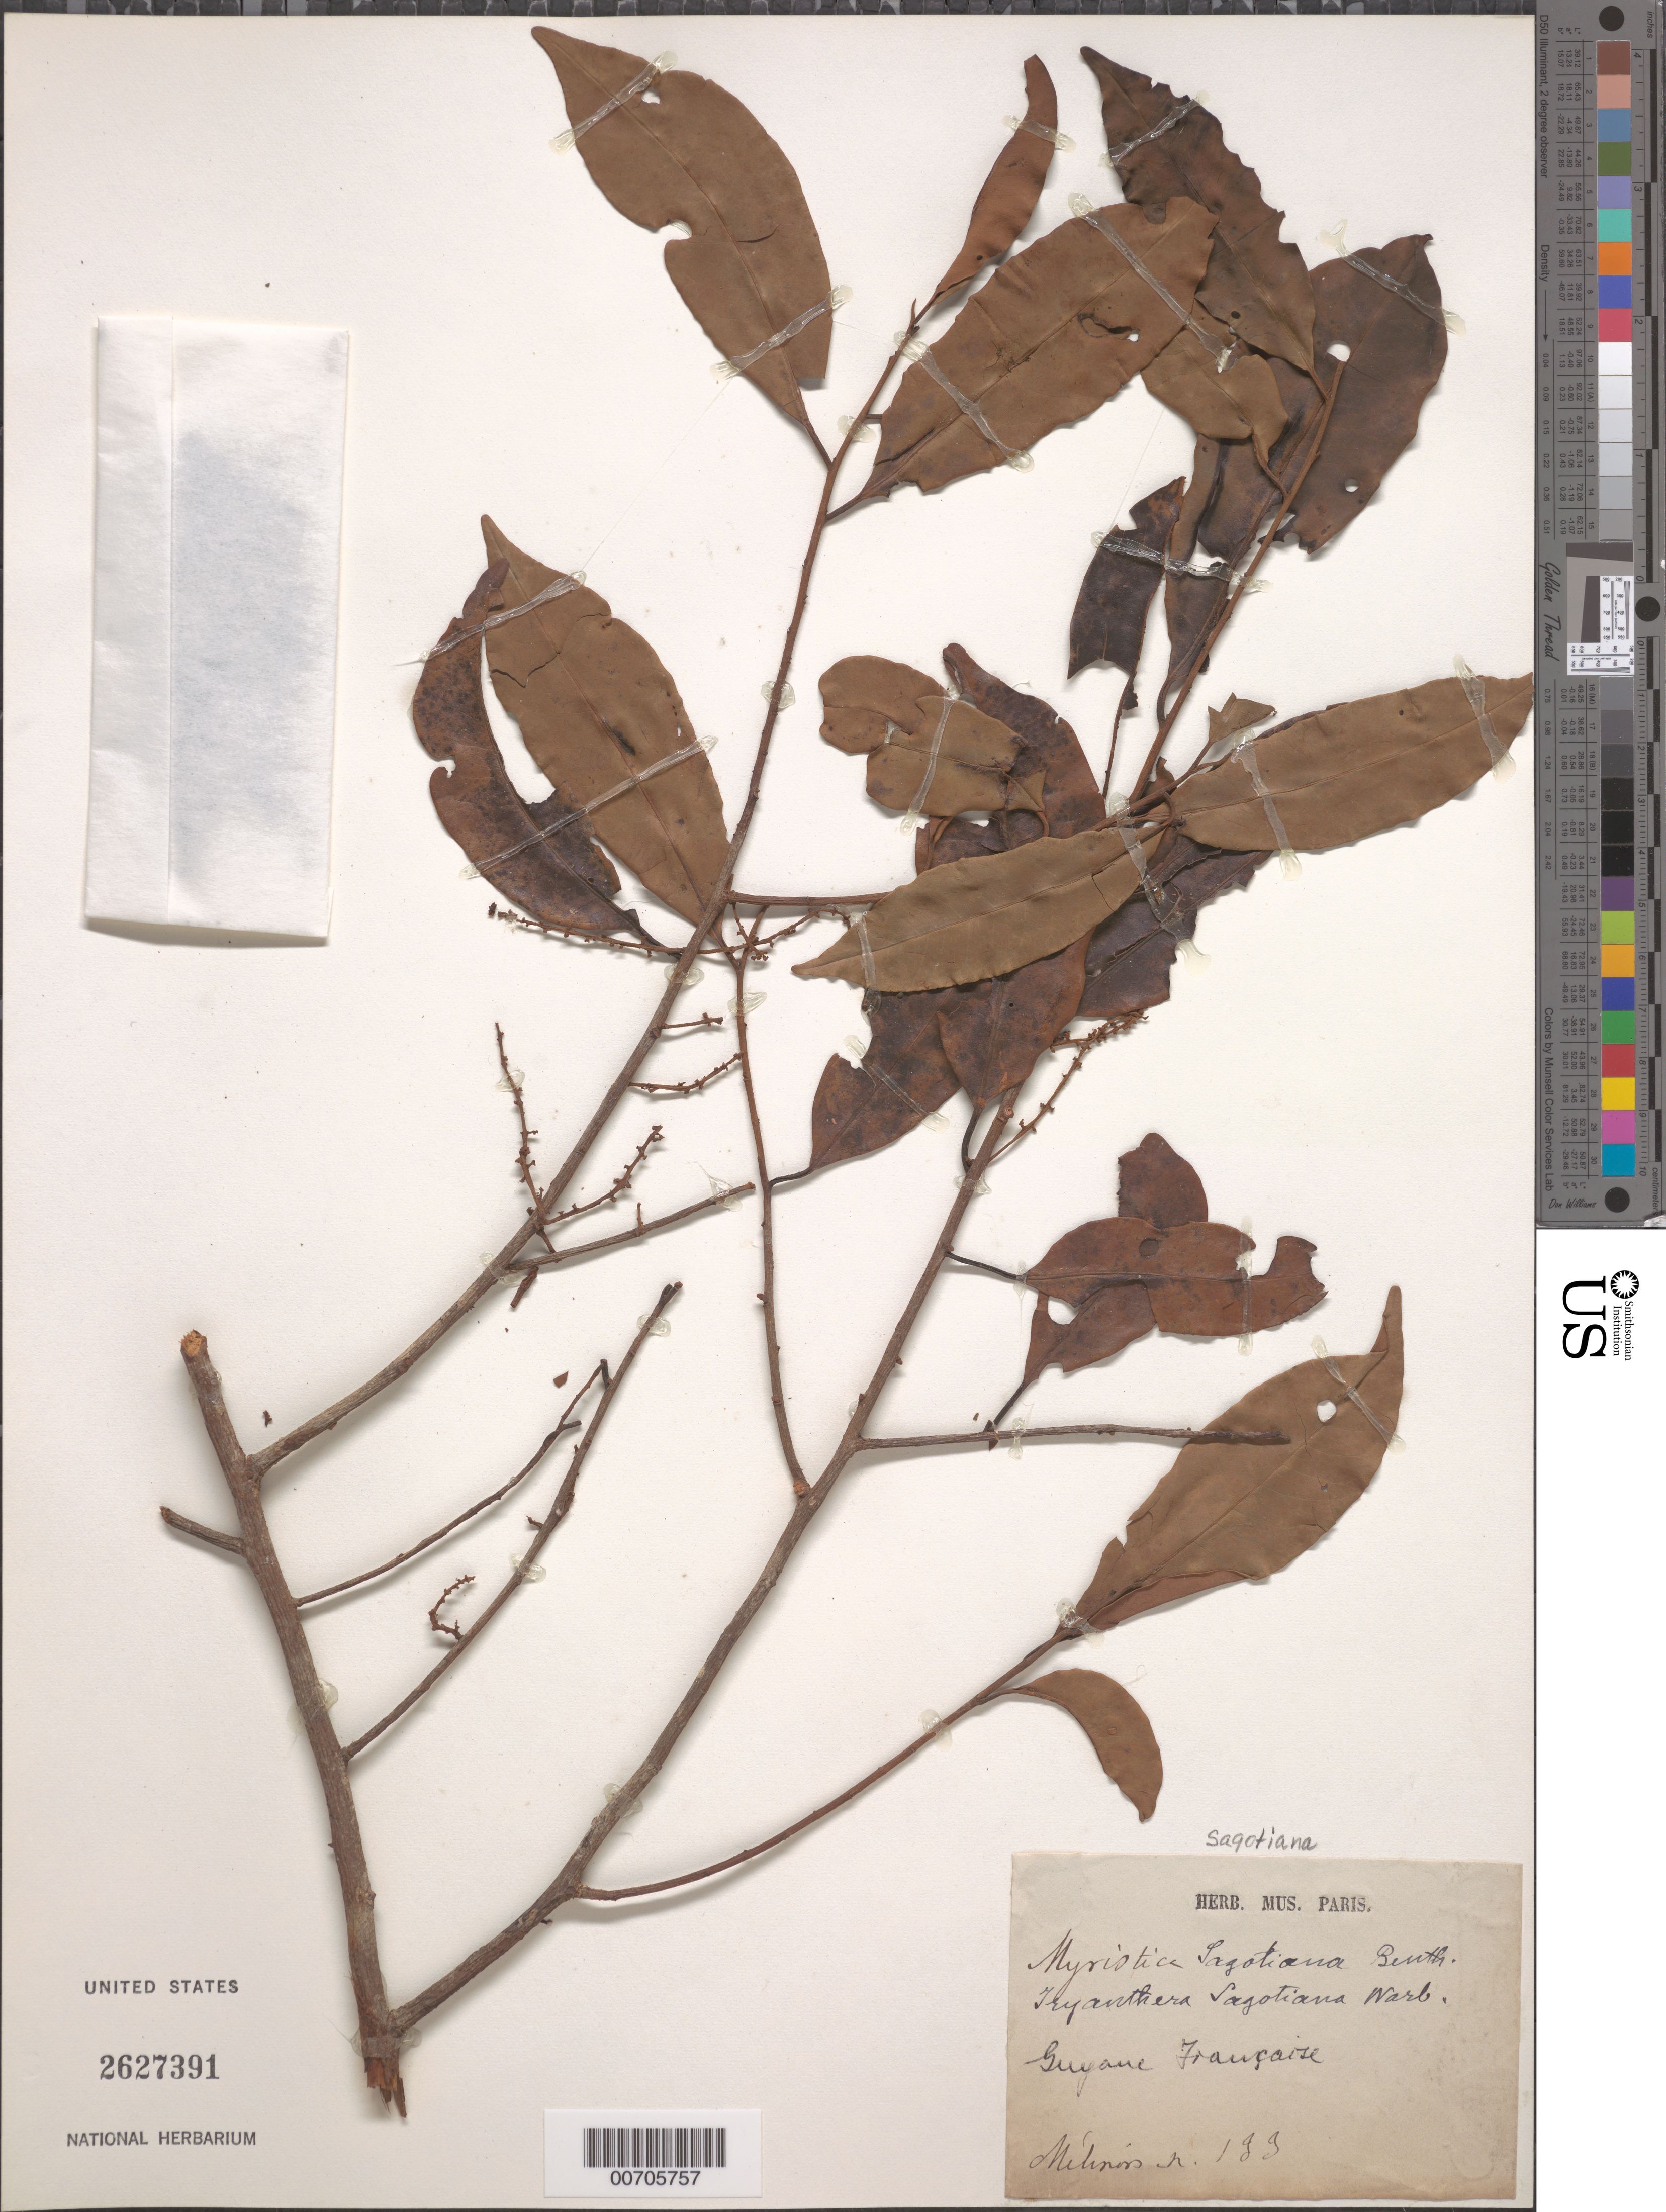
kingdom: Plantae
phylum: Tracheophyta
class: Magnoliopsida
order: Magnoliales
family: Myristicaceae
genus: Myristica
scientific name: Myristica sagotiana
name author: Benth.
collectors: E. Mélinon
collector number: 199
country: French Guiana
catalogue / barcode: US 2627391